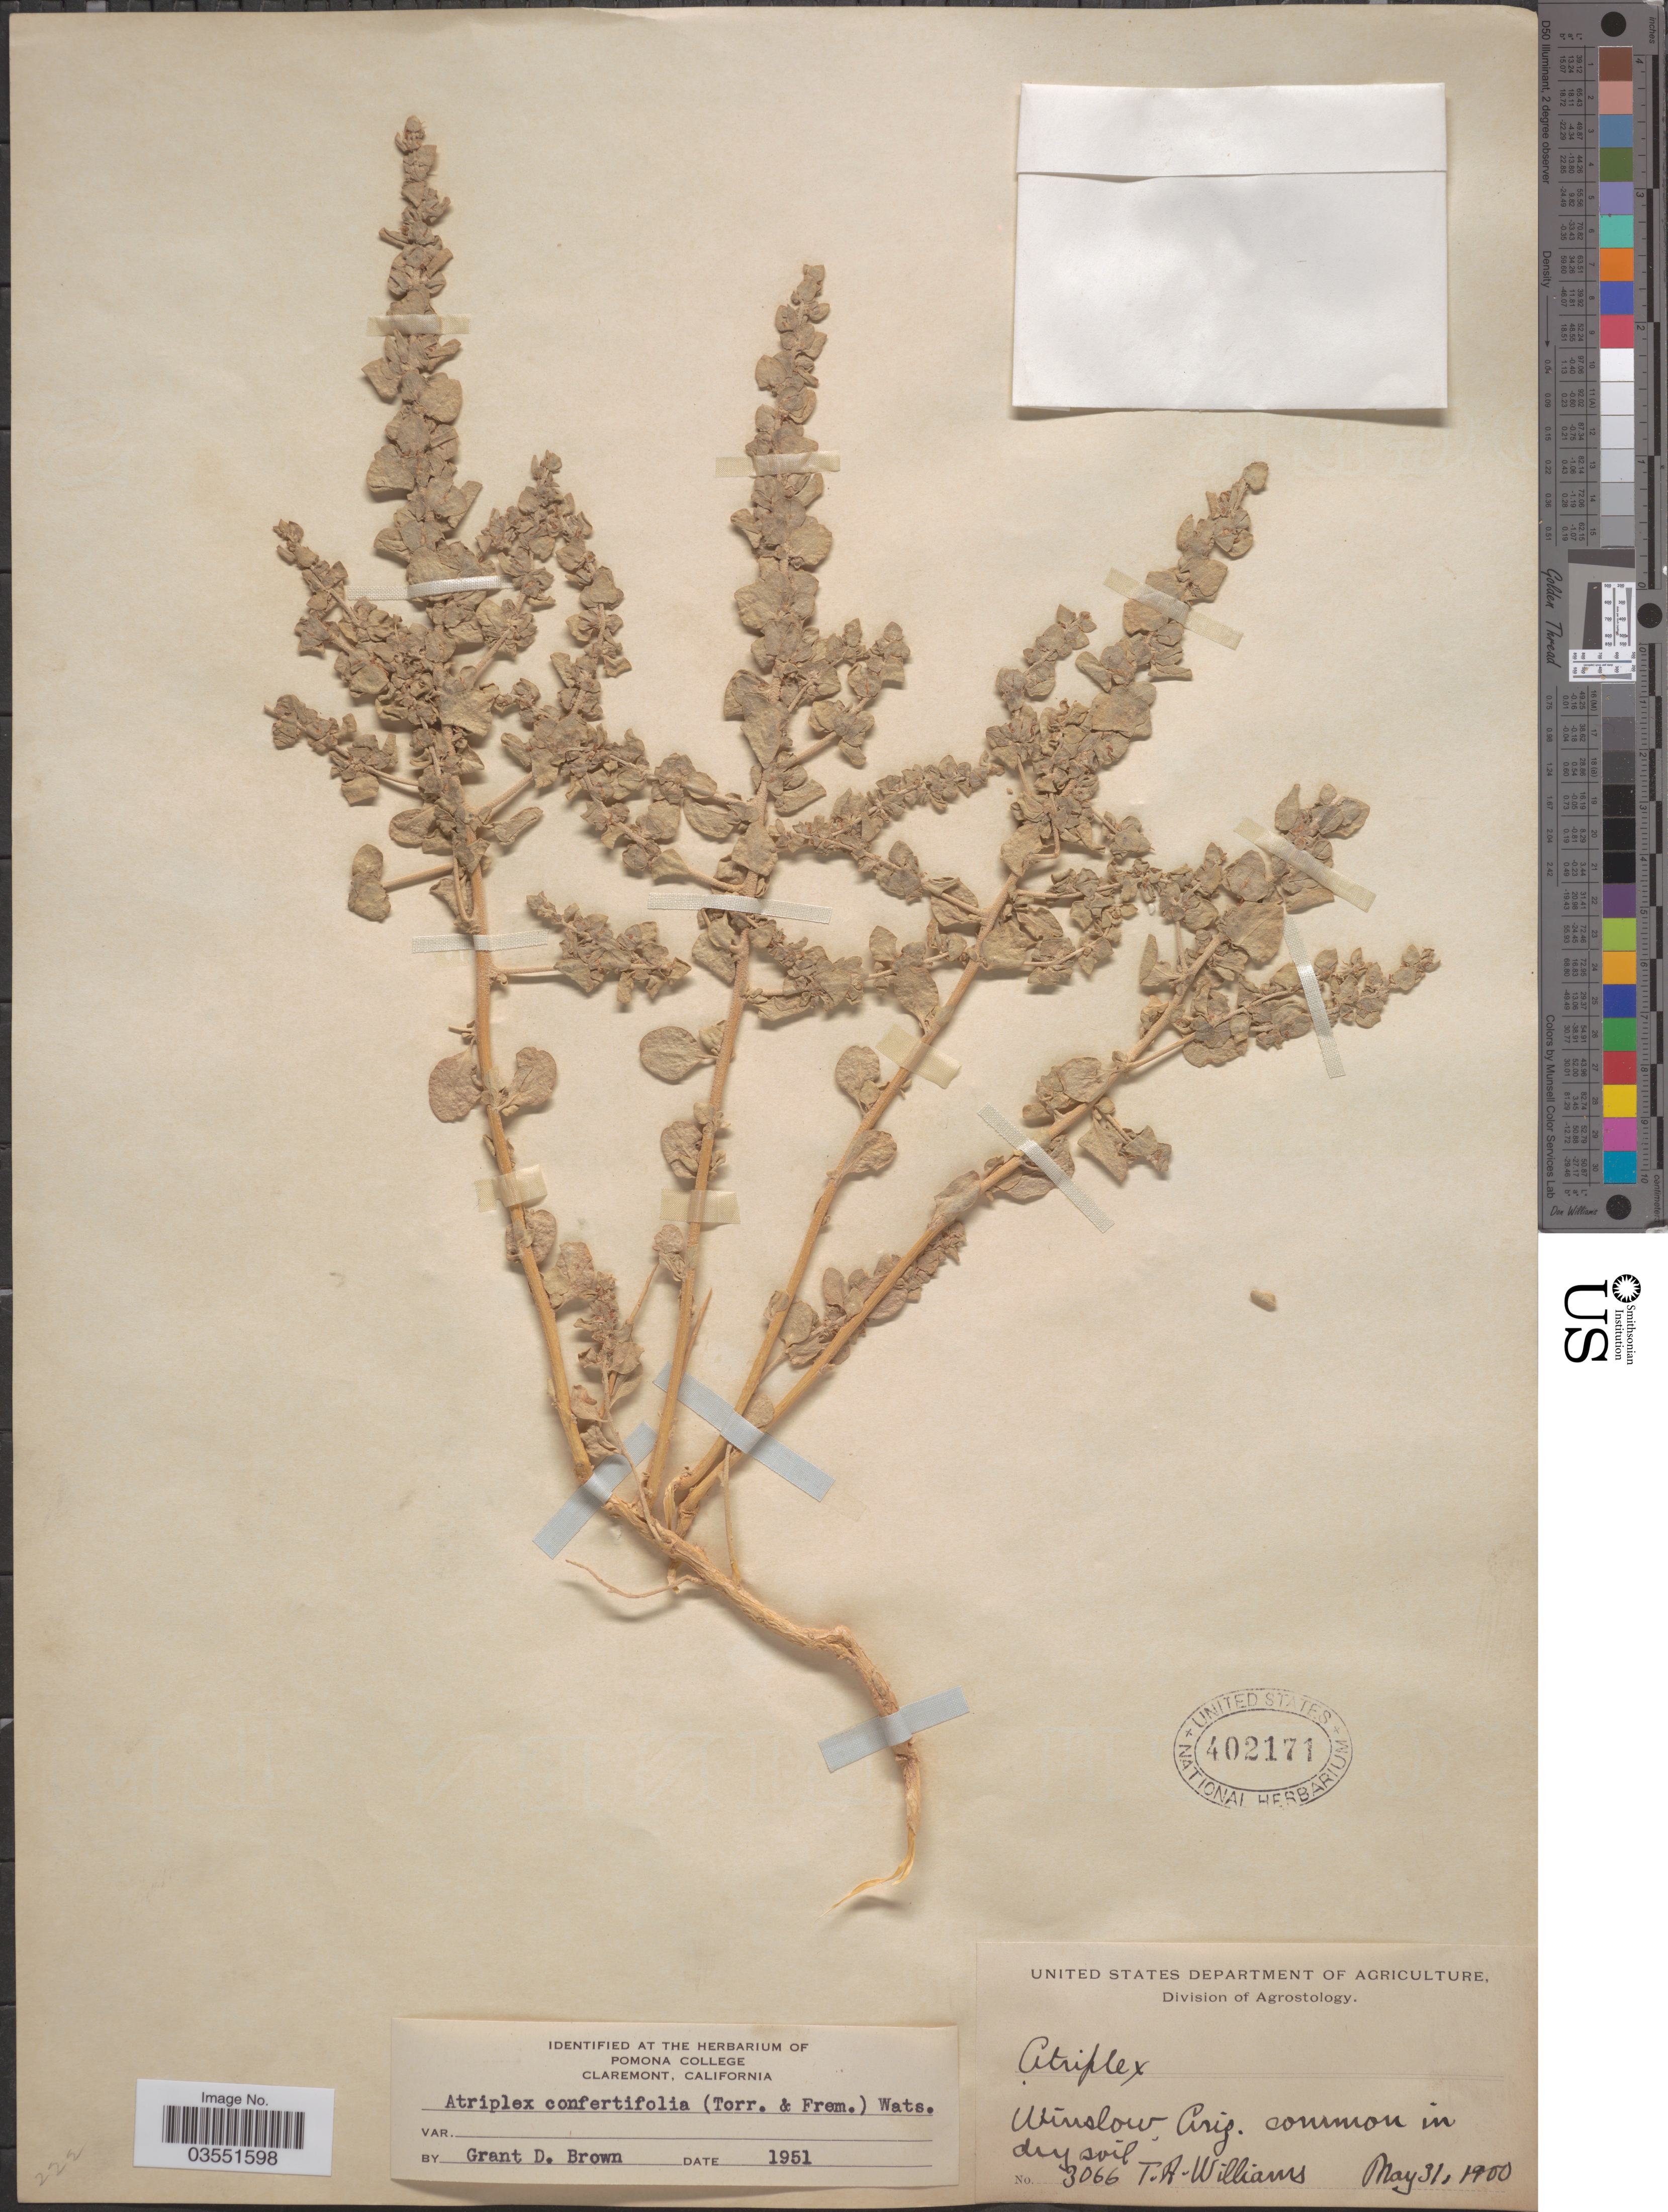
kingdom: Plantae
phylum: Tracheophyta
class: Magnoliopsida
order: Caryophyllales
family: Amaranthaceae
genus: Atriplex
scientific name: Atriplex confertifolia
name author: (Torr. & Frém.) S. Watson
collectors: T. S. Williams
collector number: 3066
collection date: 1900-05-31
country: United States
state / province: Arizona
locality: Winslow.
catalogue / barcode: US 402171